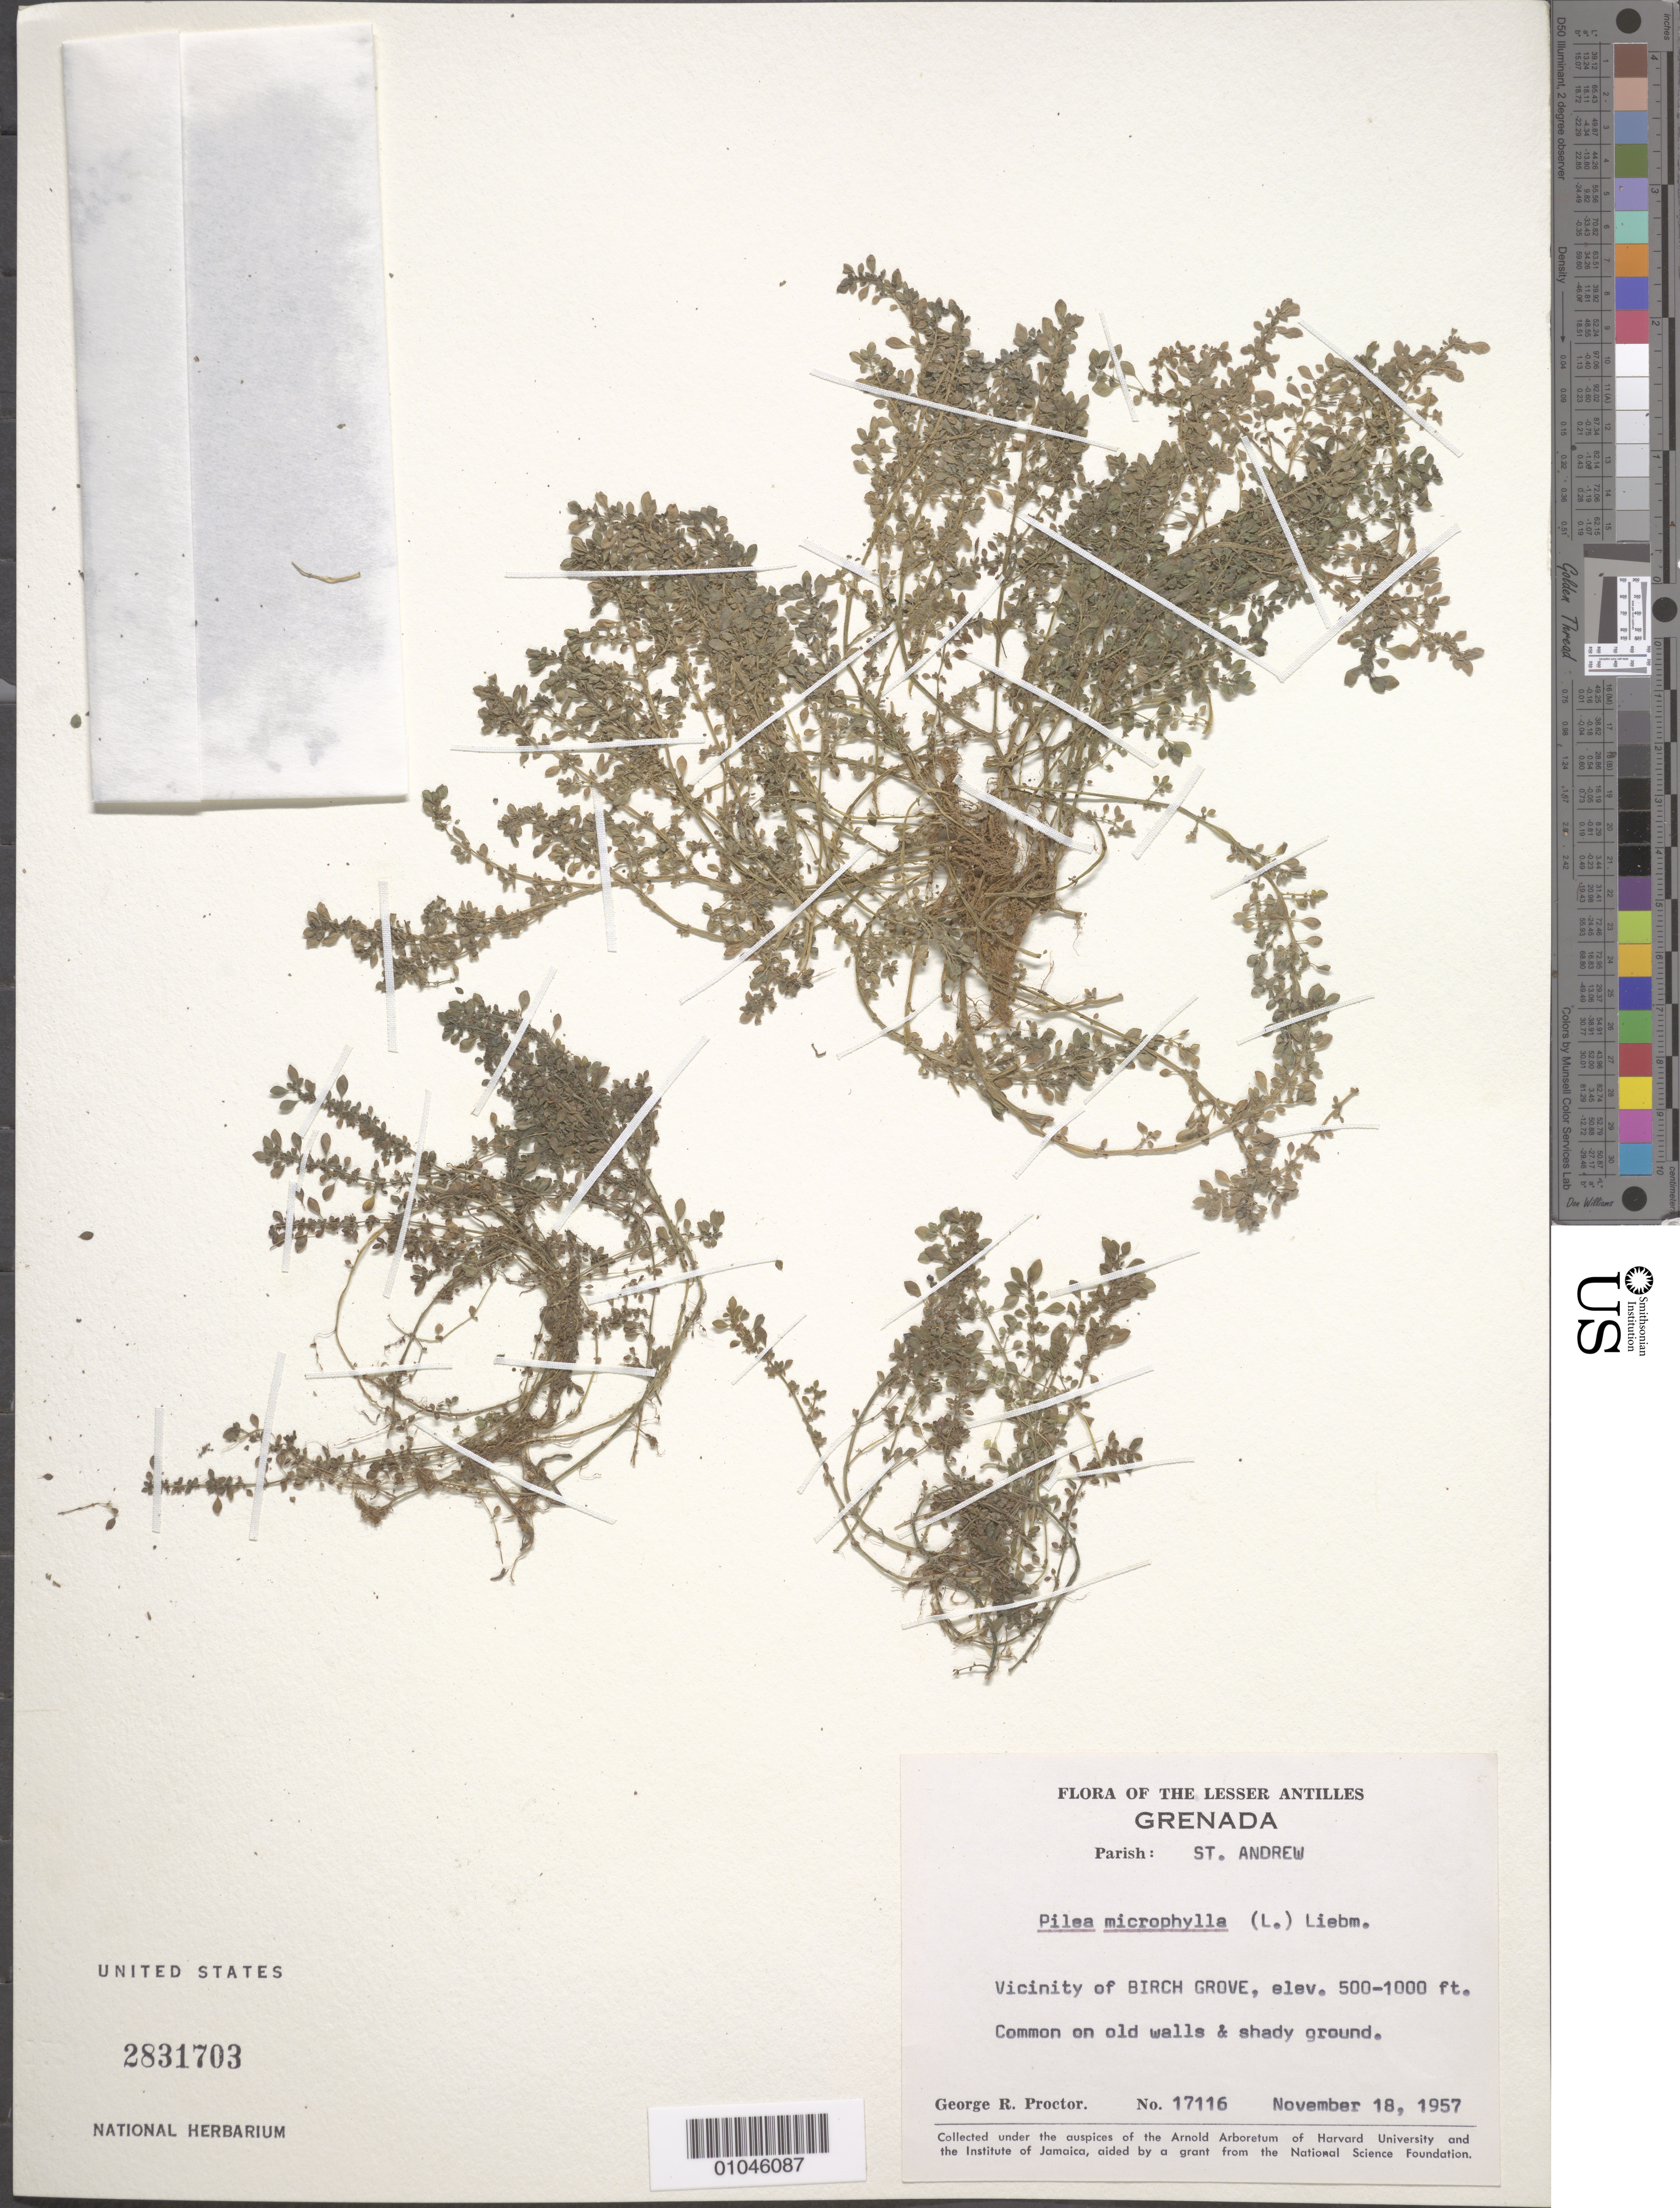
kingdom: Plantae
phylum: Tracheophyta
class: Magnoliopsida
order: Rosales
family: Urticaceae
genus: Pilea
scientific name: Pilea microphylla var. microphylla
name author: (L.) Liebm.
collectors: G. R. Proctor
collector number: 17116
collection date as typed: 18 Nov 1957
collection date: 1957-11-18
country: Grenada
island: Grenada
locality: Vicinity of Birch Grove. Common on old walls and shady ground. St. Andrew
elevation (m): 152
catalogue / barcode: US 2831703